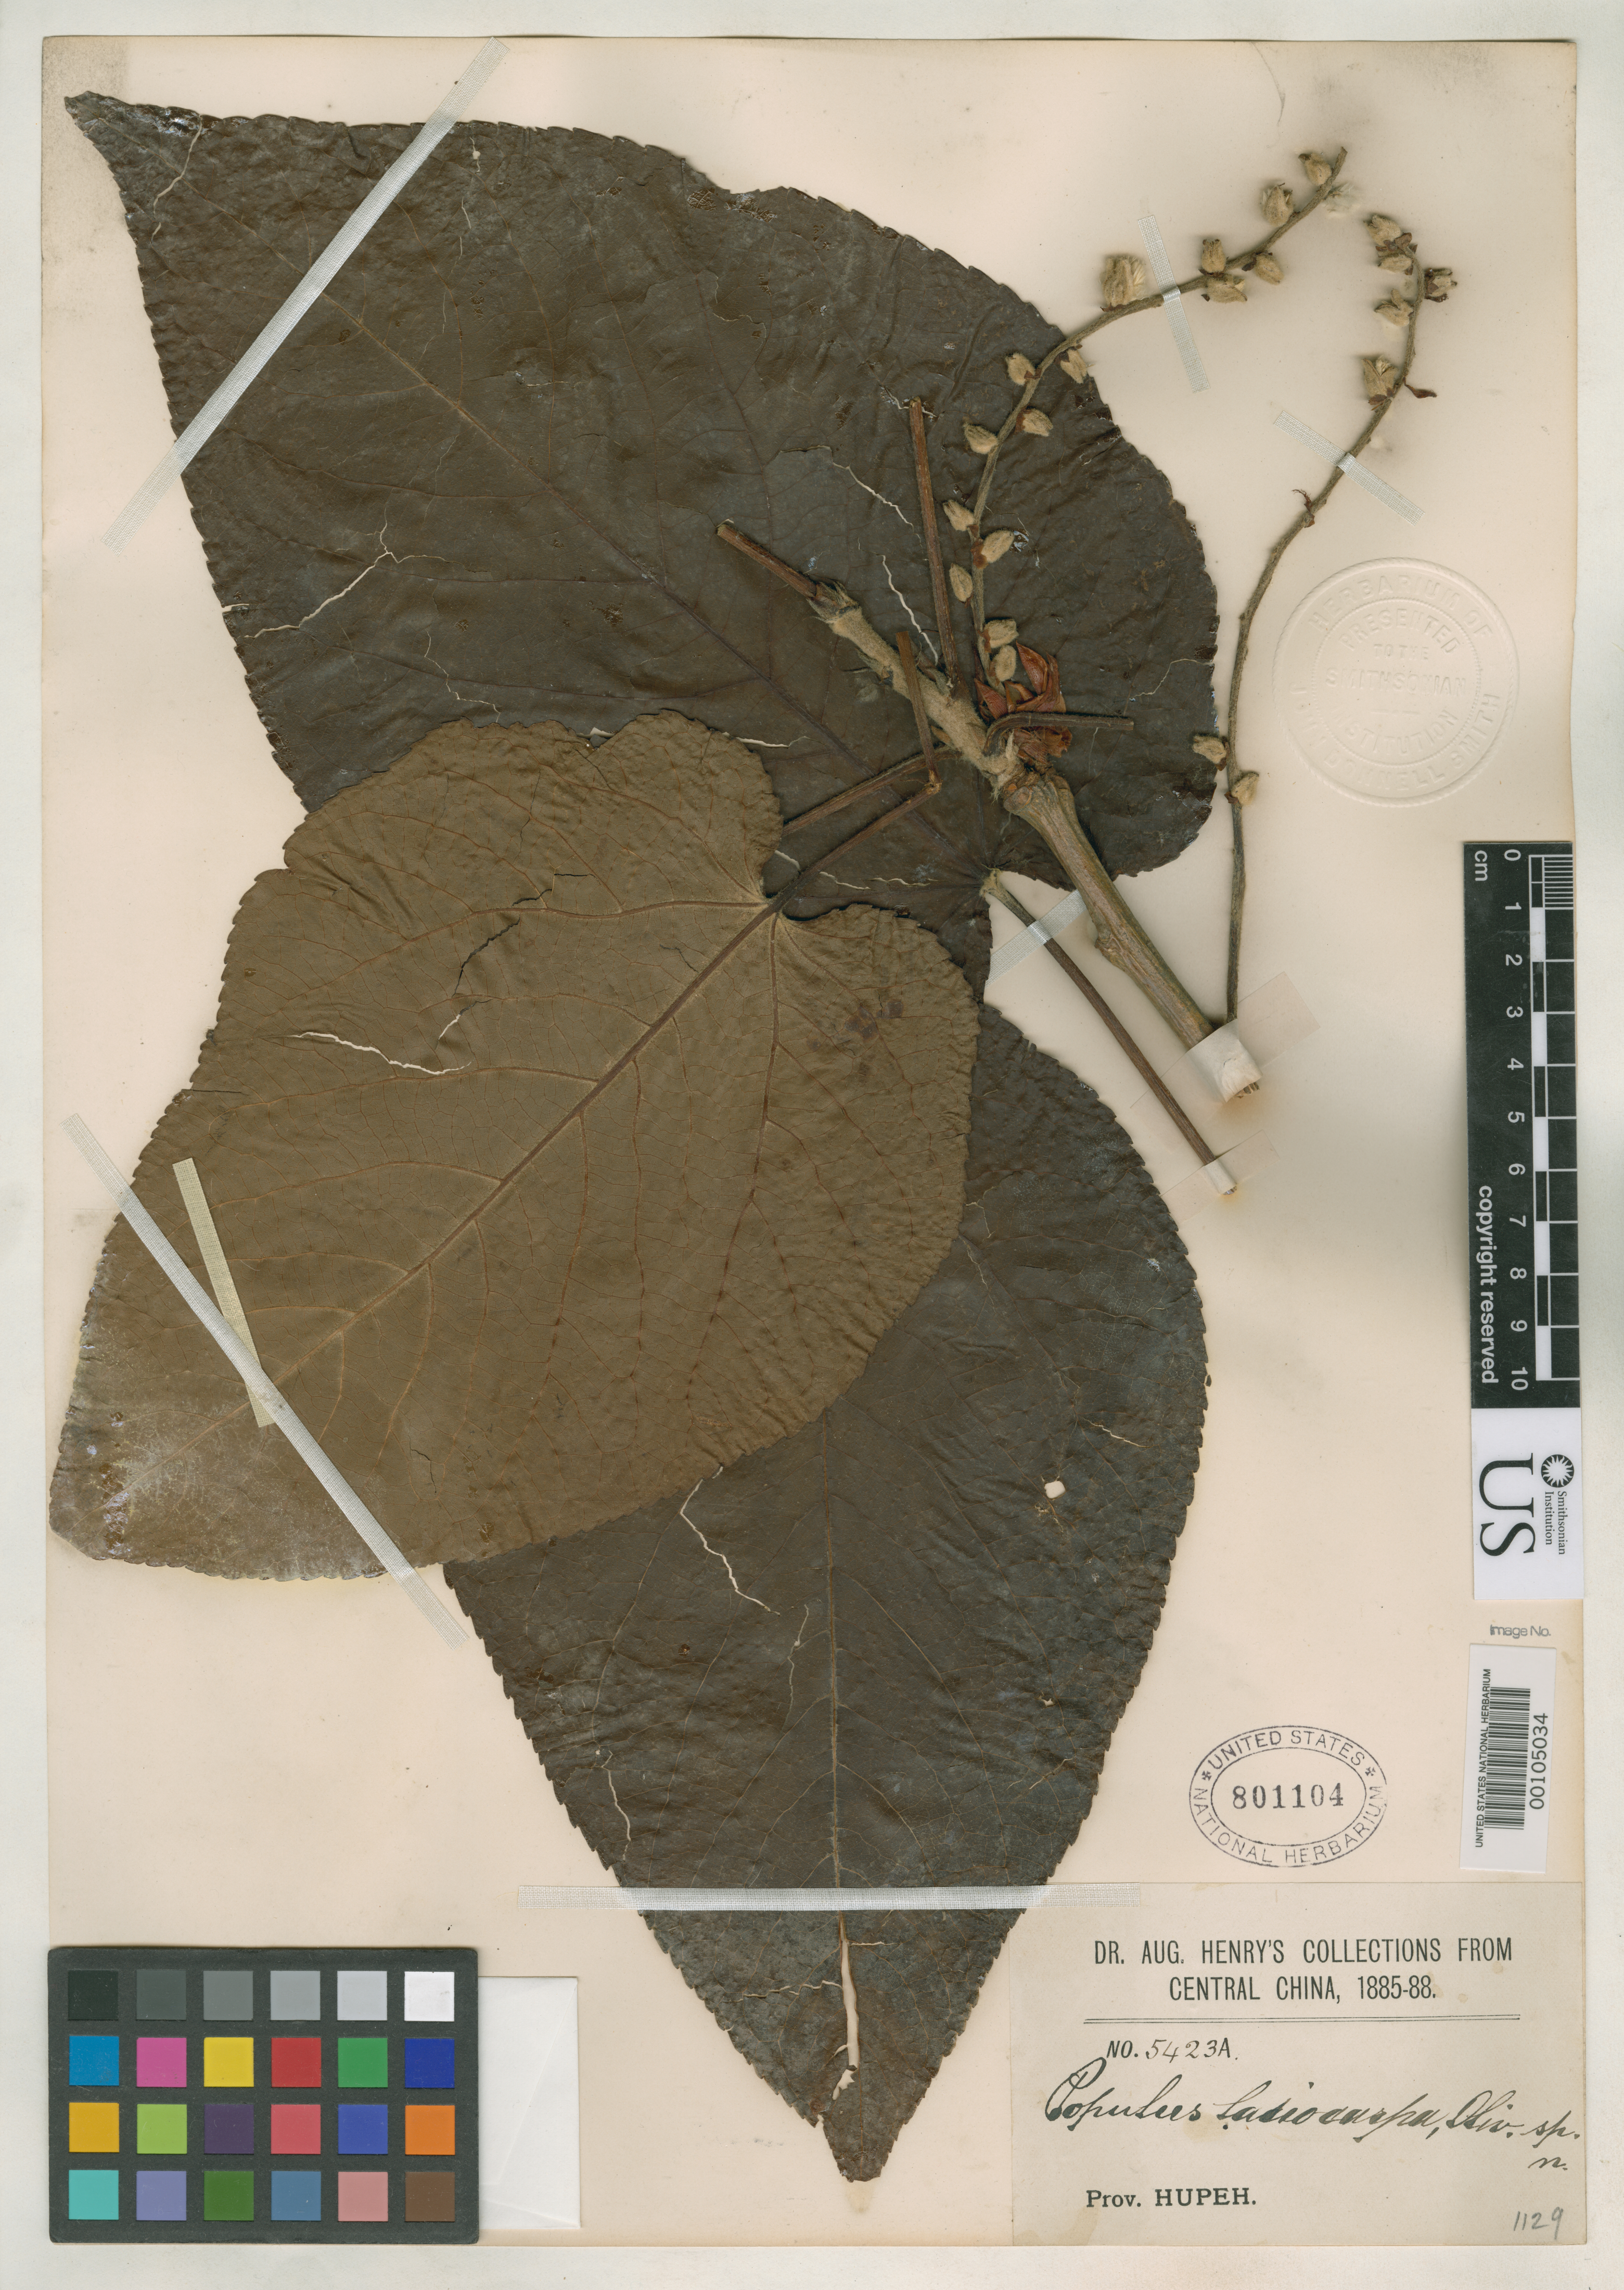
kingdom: Plantae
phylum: Tracheophyta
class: Magnoliopsida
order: Malpighiales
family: Salicaceae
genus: Populus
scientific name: Populus lasiocarpa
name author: Oliv.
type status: Type Fragment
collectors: A. Henry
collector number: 5423 A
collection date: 1885/1888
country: China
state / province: Hubei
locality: Central China. Prov. Hupeh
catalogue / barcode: US 801104